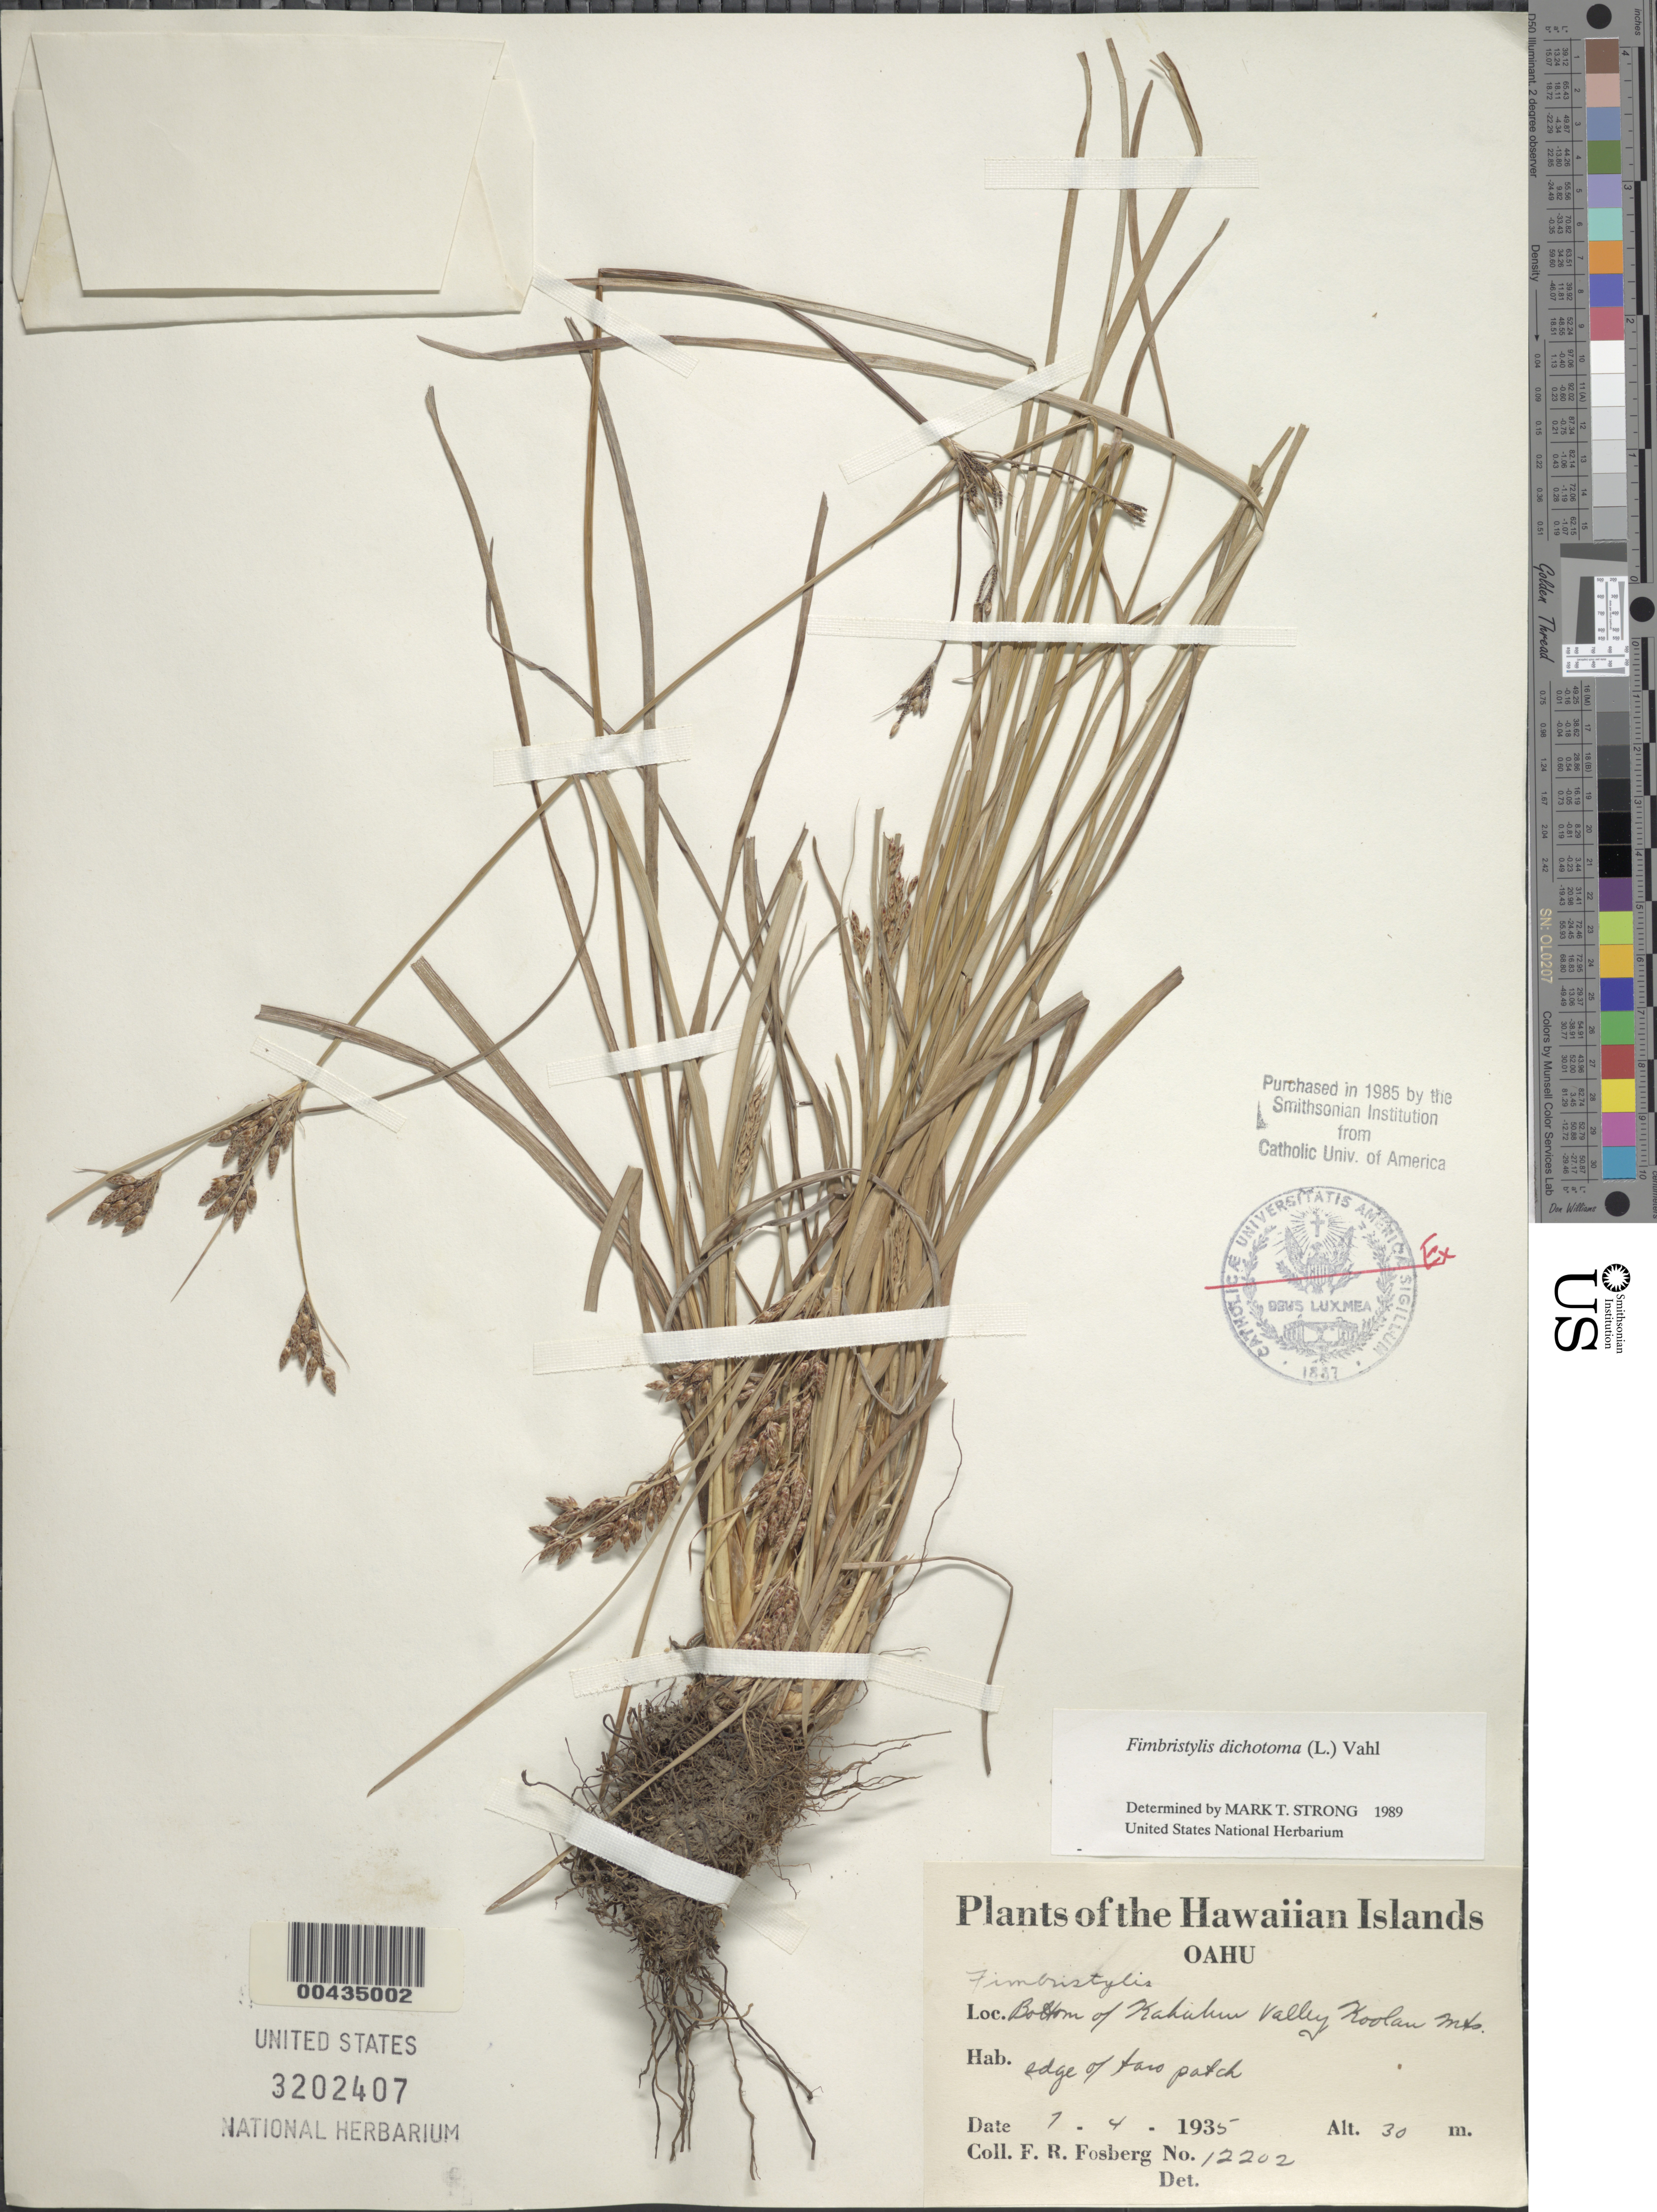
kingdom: Plantae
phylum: Tracheophyta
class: Liliopsida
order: Poales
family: Cyperaceae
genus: Fimbristylis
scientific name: Fimbristylis dichotoma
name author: (L.) Vahl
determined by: Strong, M. T., (US), Smithsonian Institution - National Museum of Natural History (UNITED STATES)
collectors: F. R. Fosberg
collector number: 12202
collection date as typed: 7 Apr 1935 or 4 Jul 1935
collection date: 1935-04-07 or 1935-07-04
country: United States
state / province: Hawaii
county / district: Honolulu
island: Oahu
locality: Bottom of Kahuhu Valley, Koolau Mts.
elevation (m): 30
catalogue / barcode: US 3202407